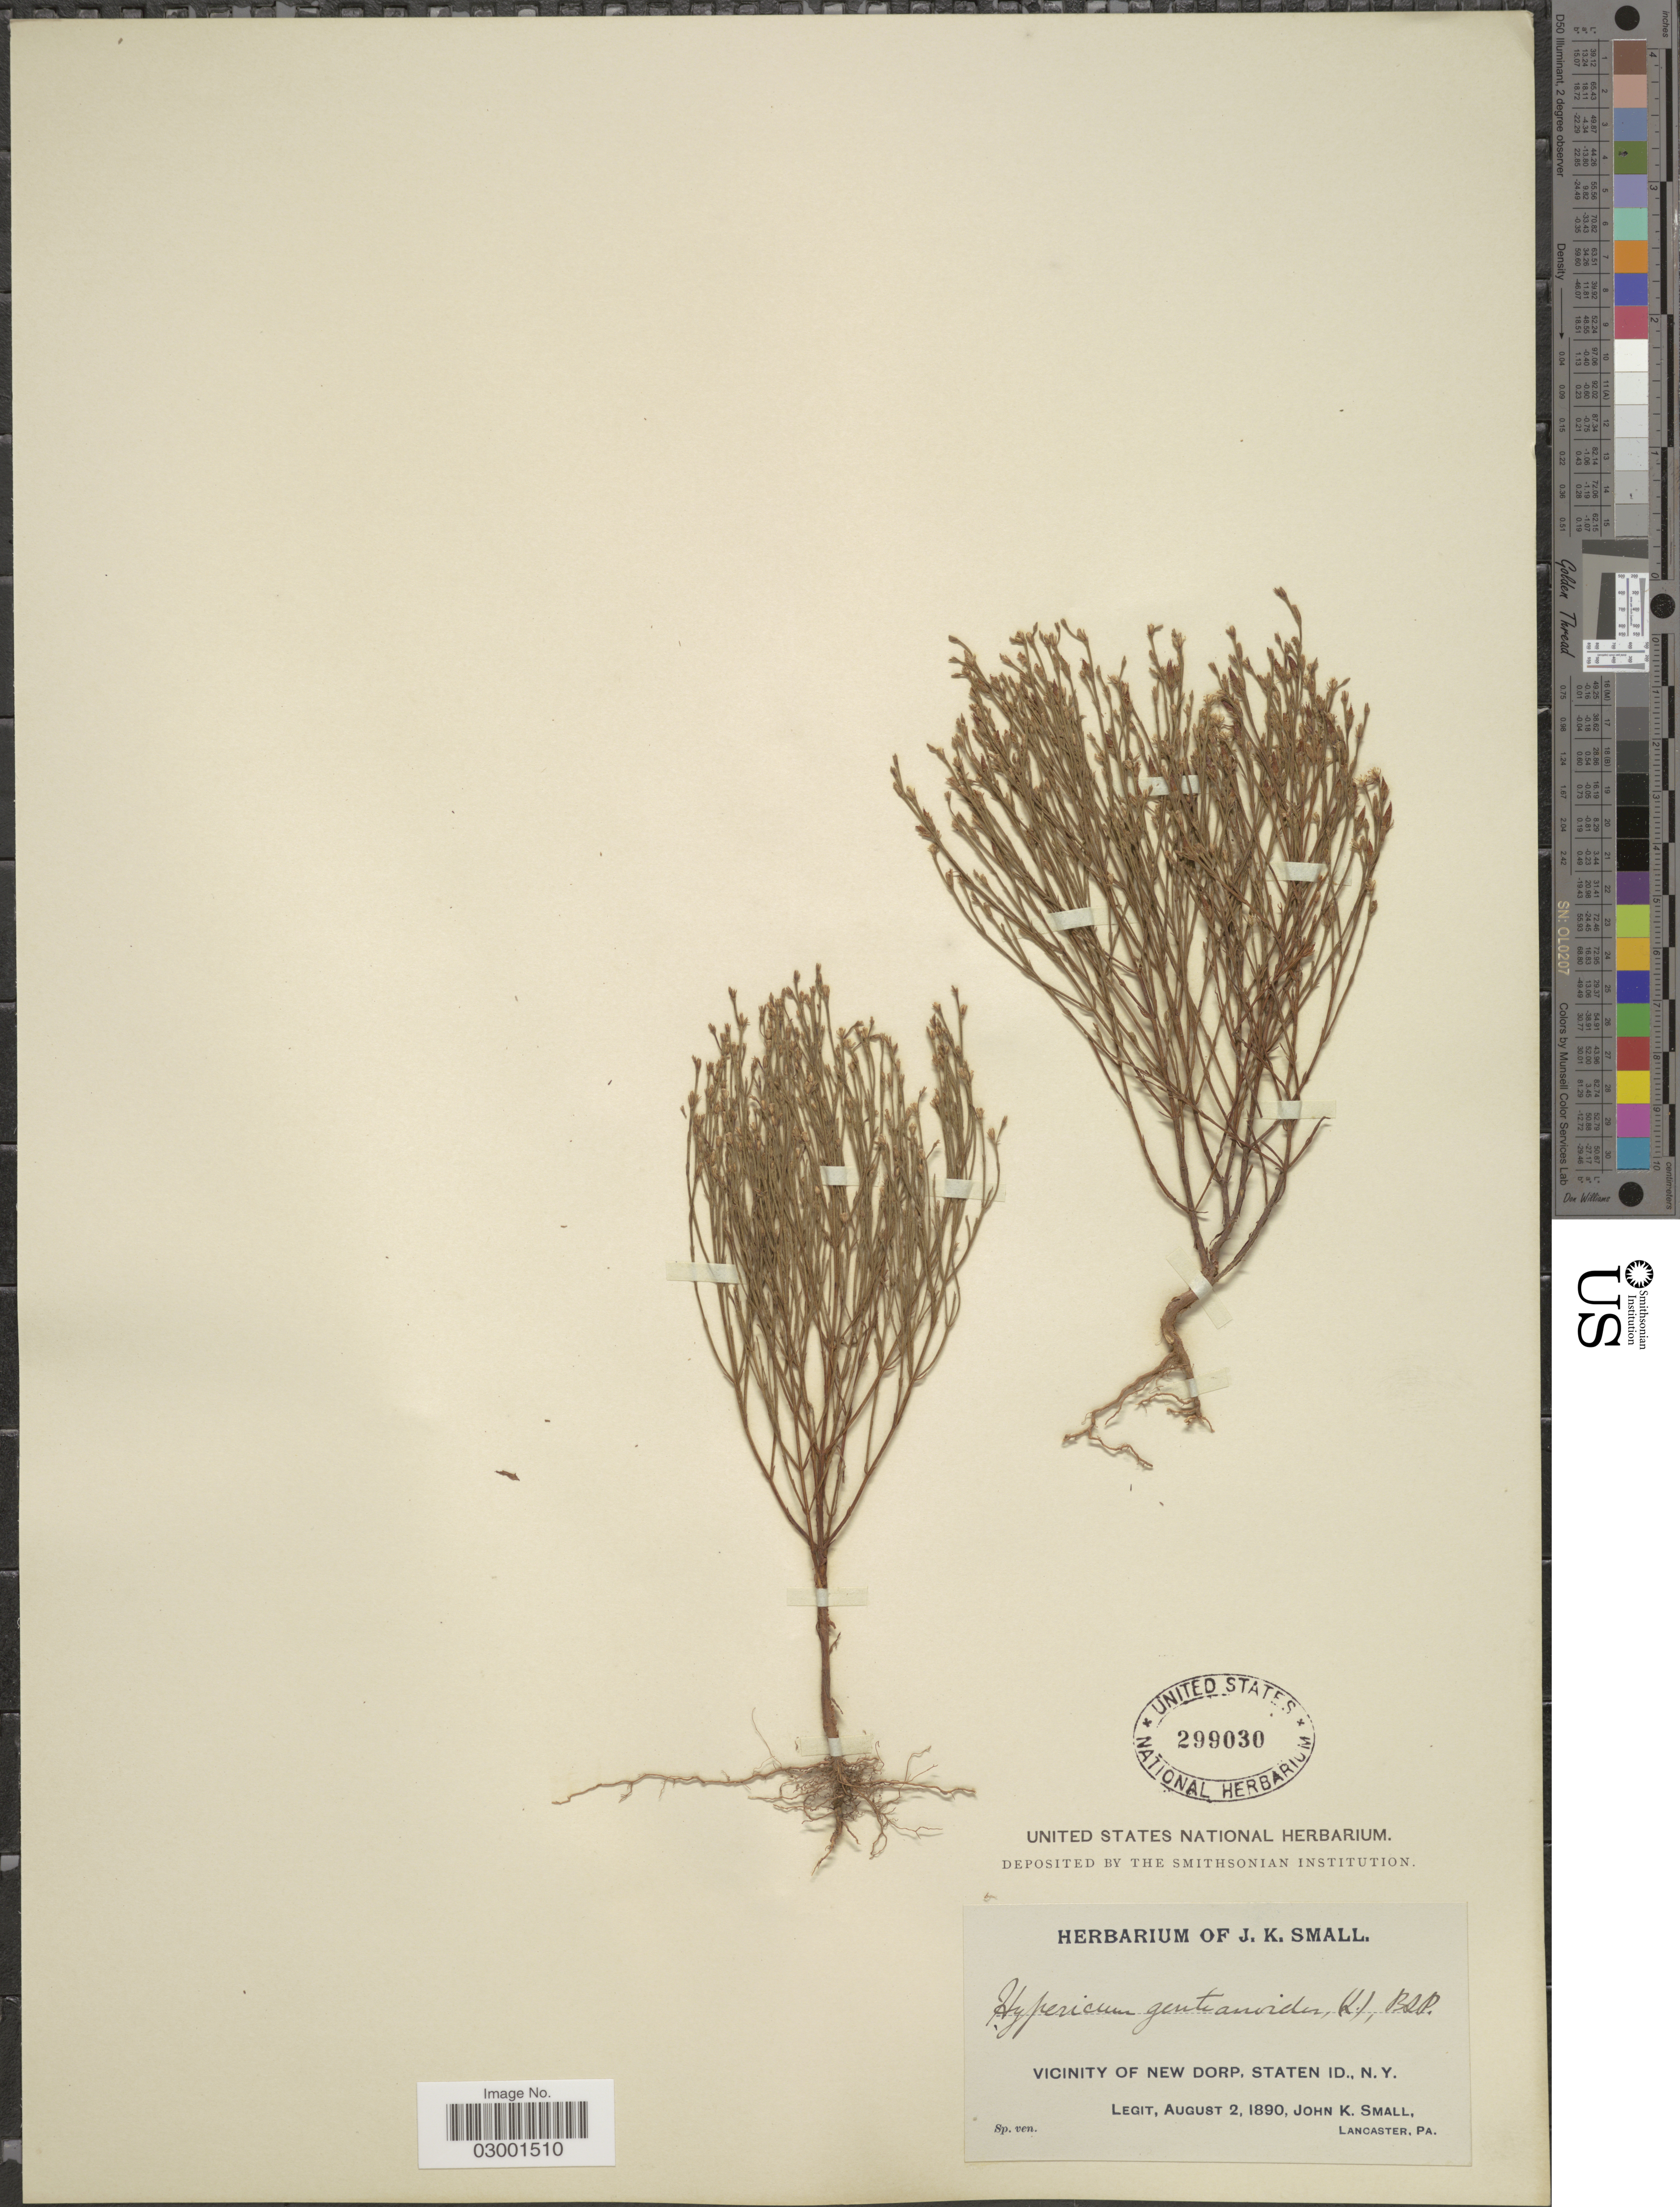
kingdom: Plantae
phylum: Tracheophyta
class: Magnoliopsida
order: Malpighiales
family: Hypericaceae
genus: Hypericum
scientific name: Hypericum gentianoides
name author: (L.) Britton, Stearns & Poggenb.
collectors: J. K. Small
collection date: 1890-08-02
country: United States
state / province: New York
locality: Vicinity of New Dorp, Staten ID.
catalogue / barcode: US 299030